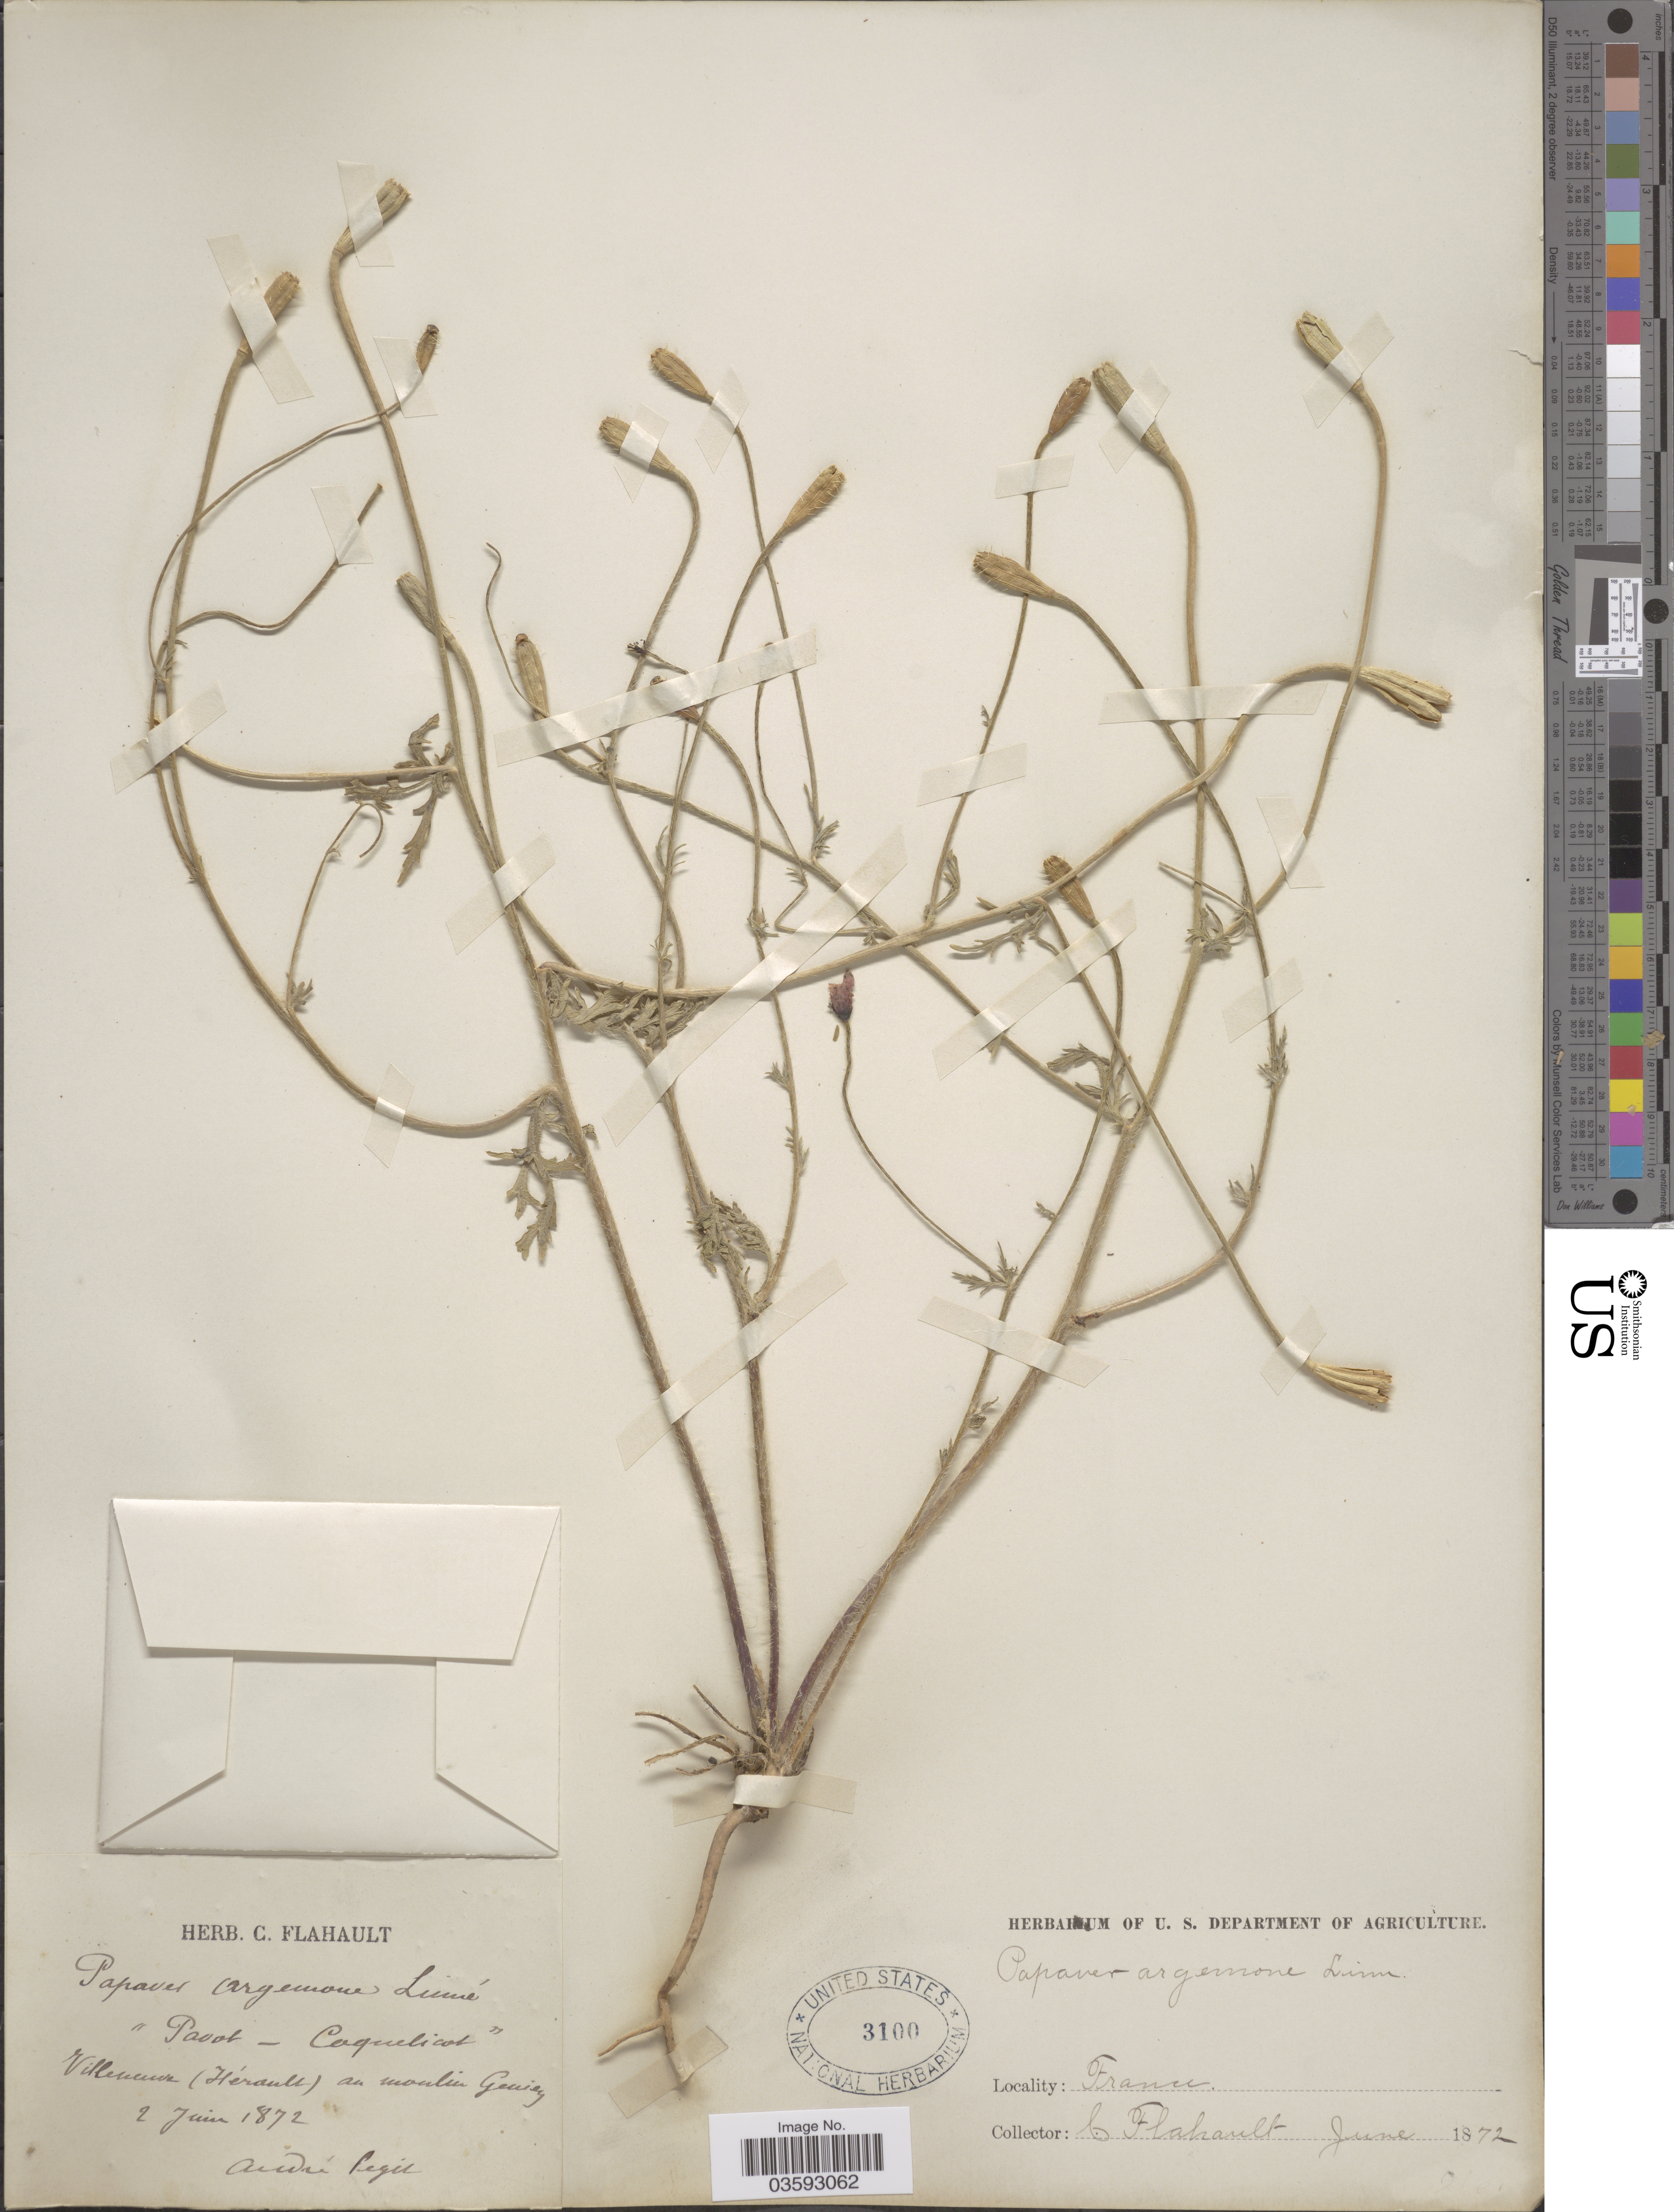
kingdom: Plantae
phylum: Tracheophyta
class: Magnoliopsida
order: Ranunculales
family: Papaveraceae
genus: Papaver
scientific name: Papaver argemone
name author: L.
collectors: André, --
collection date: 1872-06-02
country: France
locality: Pavot - Caquilicot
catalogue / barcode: US 3100